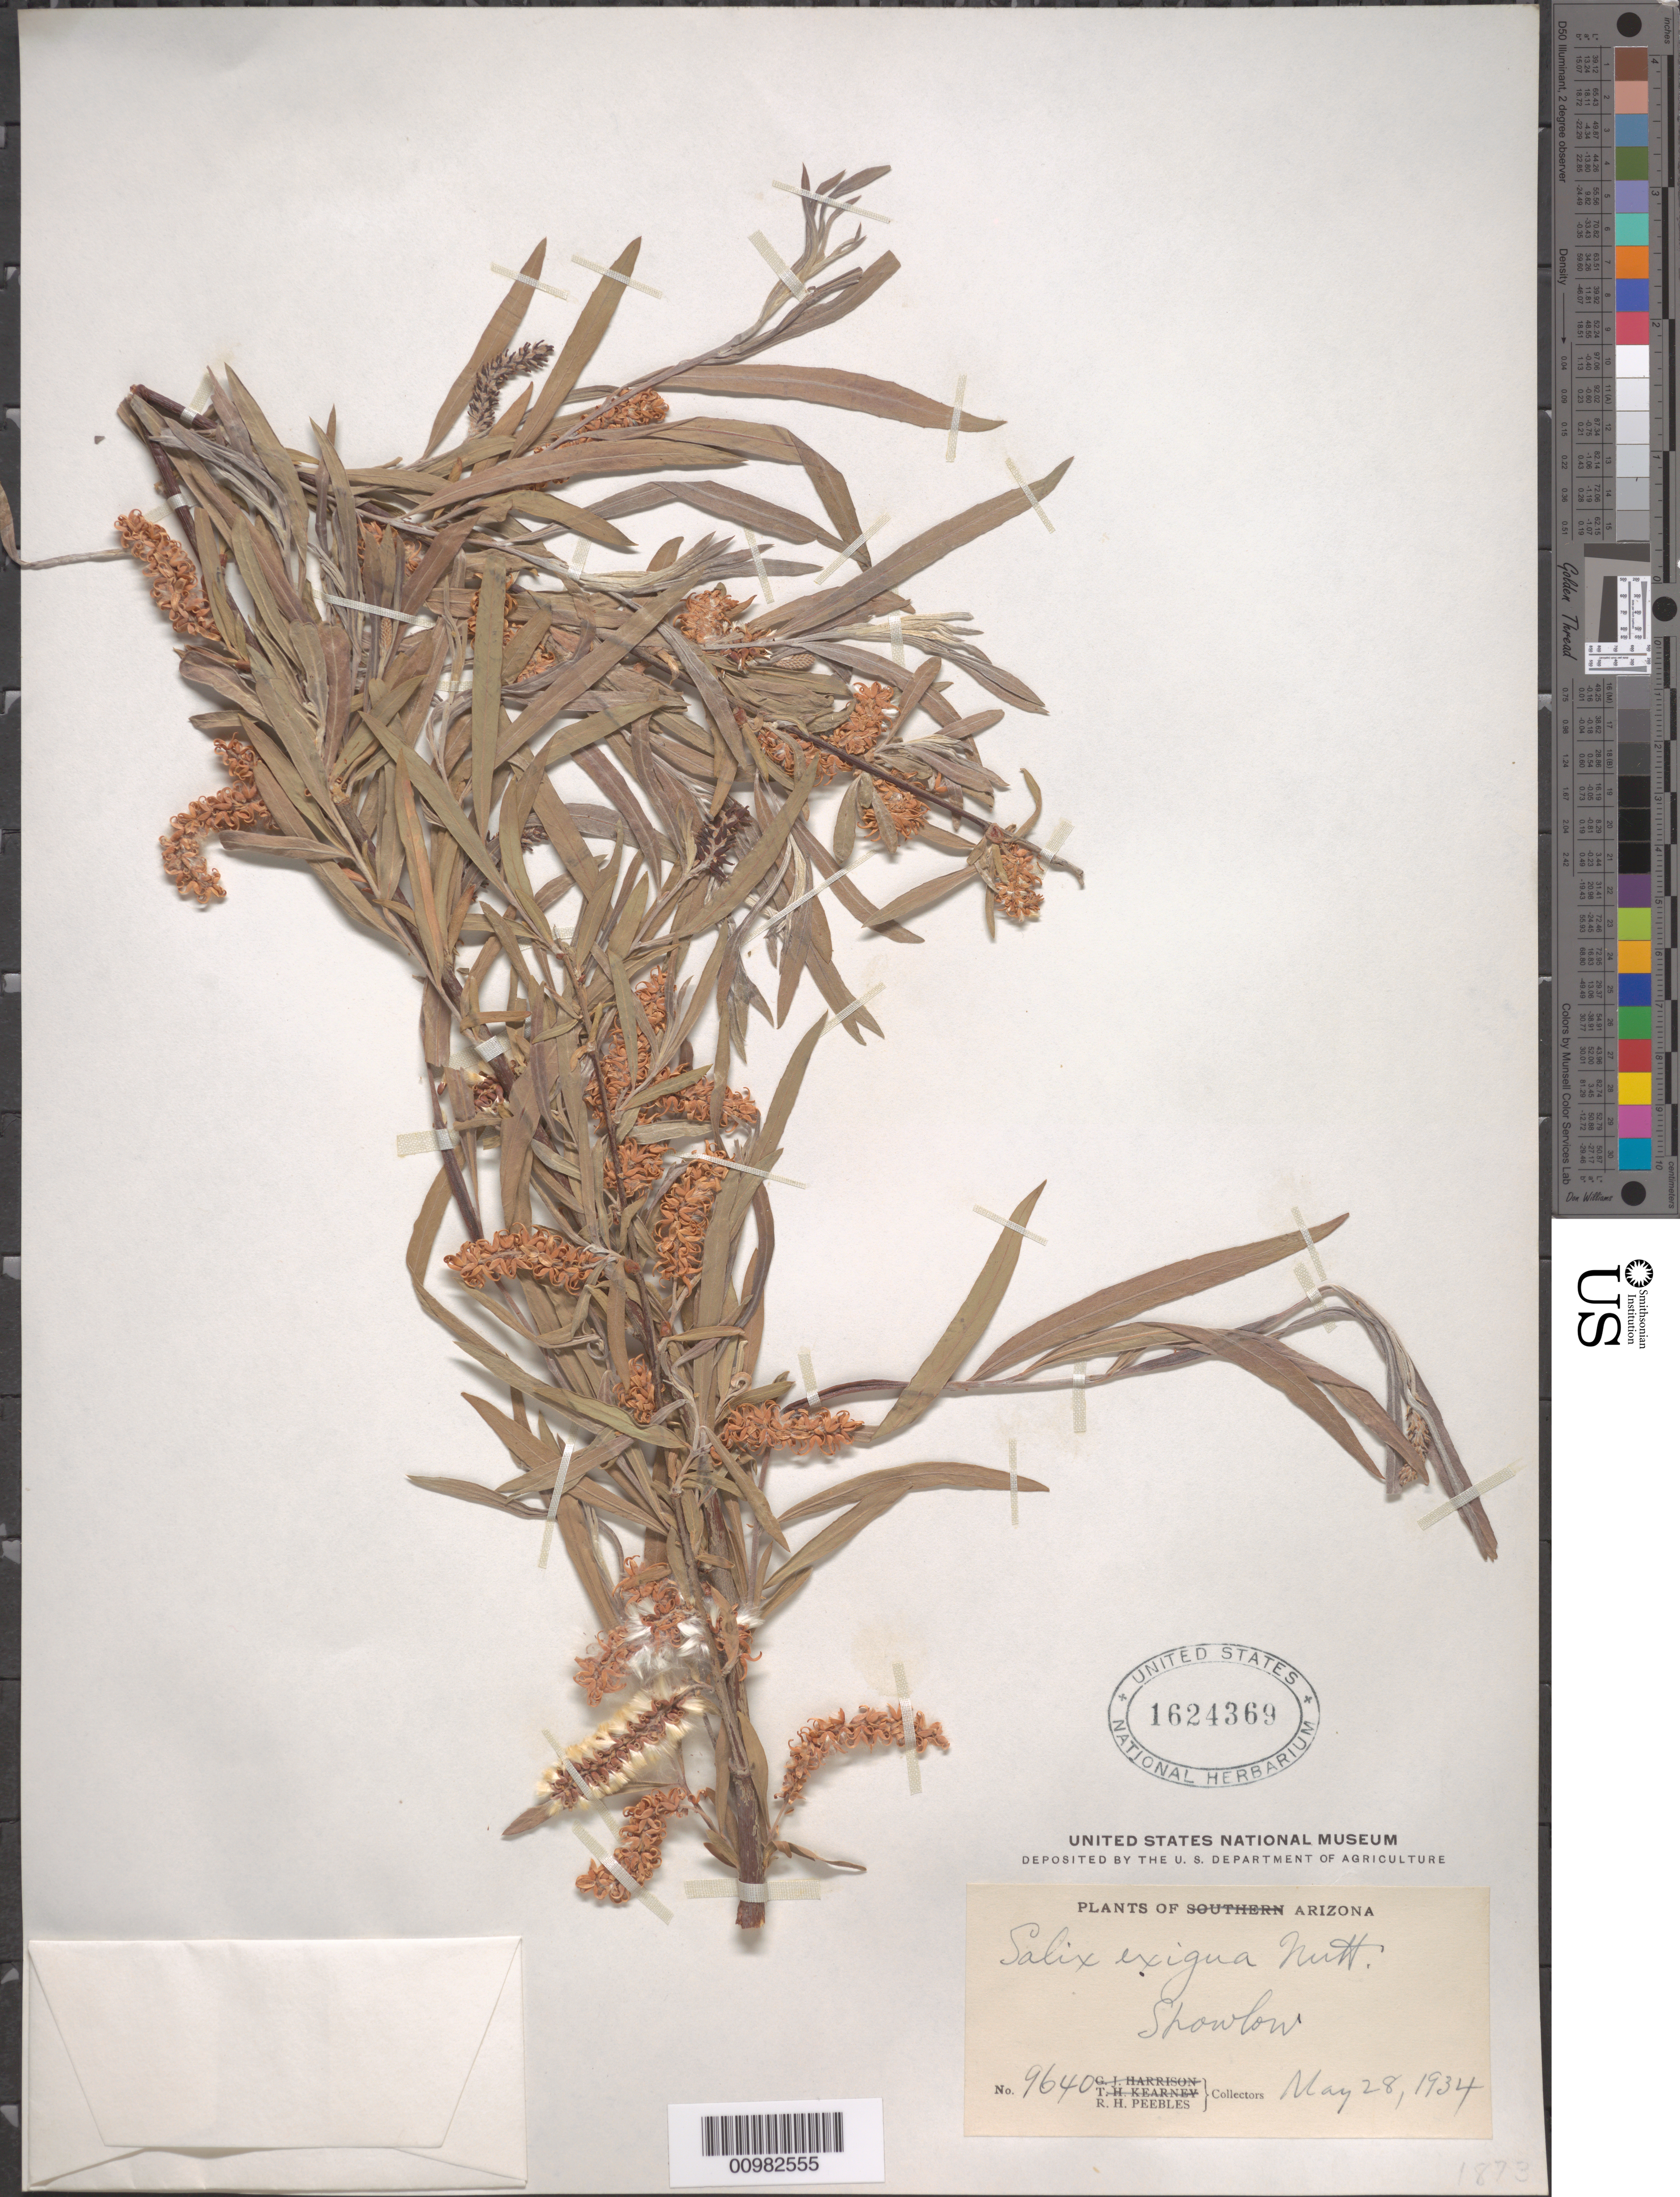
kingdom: Plantae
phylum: Tracheophyta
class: Magnoliopsida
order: Malpighiales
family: Salicaceae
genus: Salix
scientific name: Salix exigua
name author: Nutt.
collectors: R. H. Peebles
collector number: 9640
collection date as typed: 28 May 1934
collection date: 1934-05-28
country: United States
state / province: Arizona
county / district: Navajo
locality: Show Low.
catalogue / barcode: US 1624369